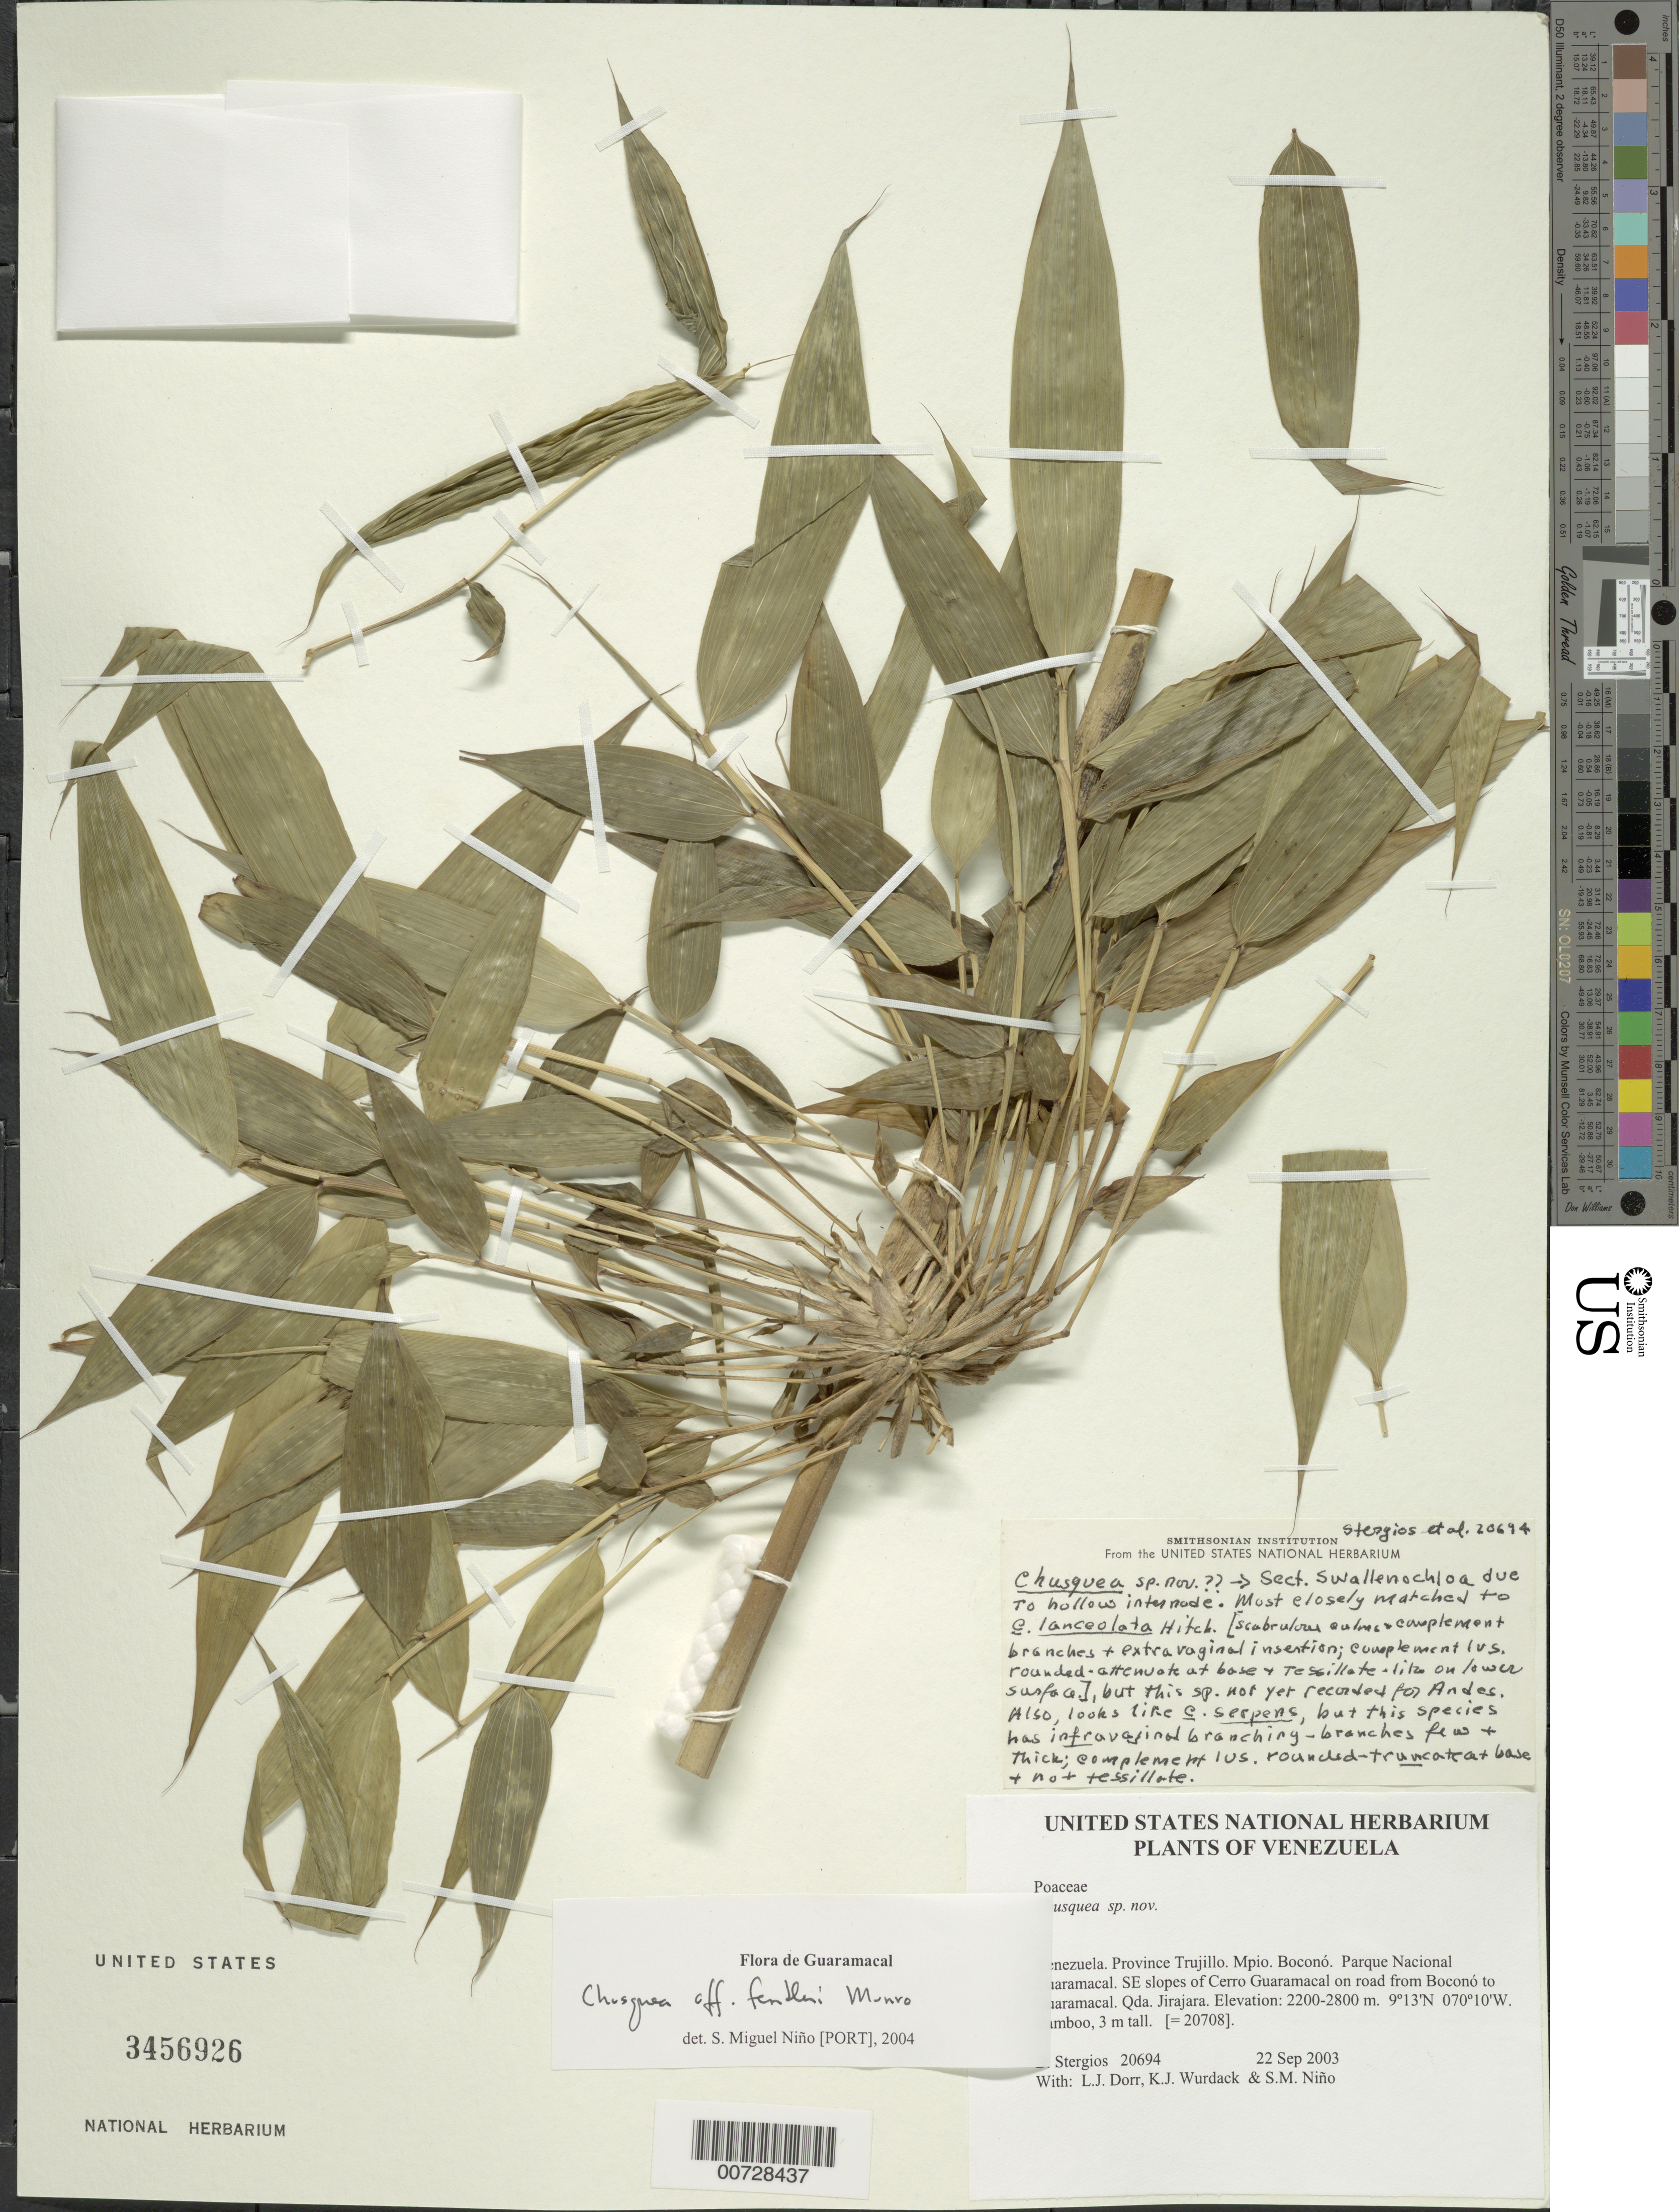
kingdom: Plantae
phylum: Tracheophyta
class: Liliopsida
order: Poales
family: Poaceae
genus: Chusquea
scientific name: Chusquea fendleri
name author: Munro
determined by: Niño, S. M., (PORT), BioCentro-UNELLEZ (VENEZUELA)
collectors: B. G. Stergios, L. J. Dorr, K. Wurdack & S. M. Niño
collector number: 20694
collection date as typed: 22 Sep 2003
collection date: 2003-09-22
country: Venezuela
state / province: Trujillo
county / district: Boconó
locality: Parque Nacional Guaramacal. SE slopes of Cerro Guaramacal on road from Boconó to Guaramacal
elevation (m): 2200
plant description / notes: ISC, K, MO, PORT, US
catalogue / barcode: US 3456926